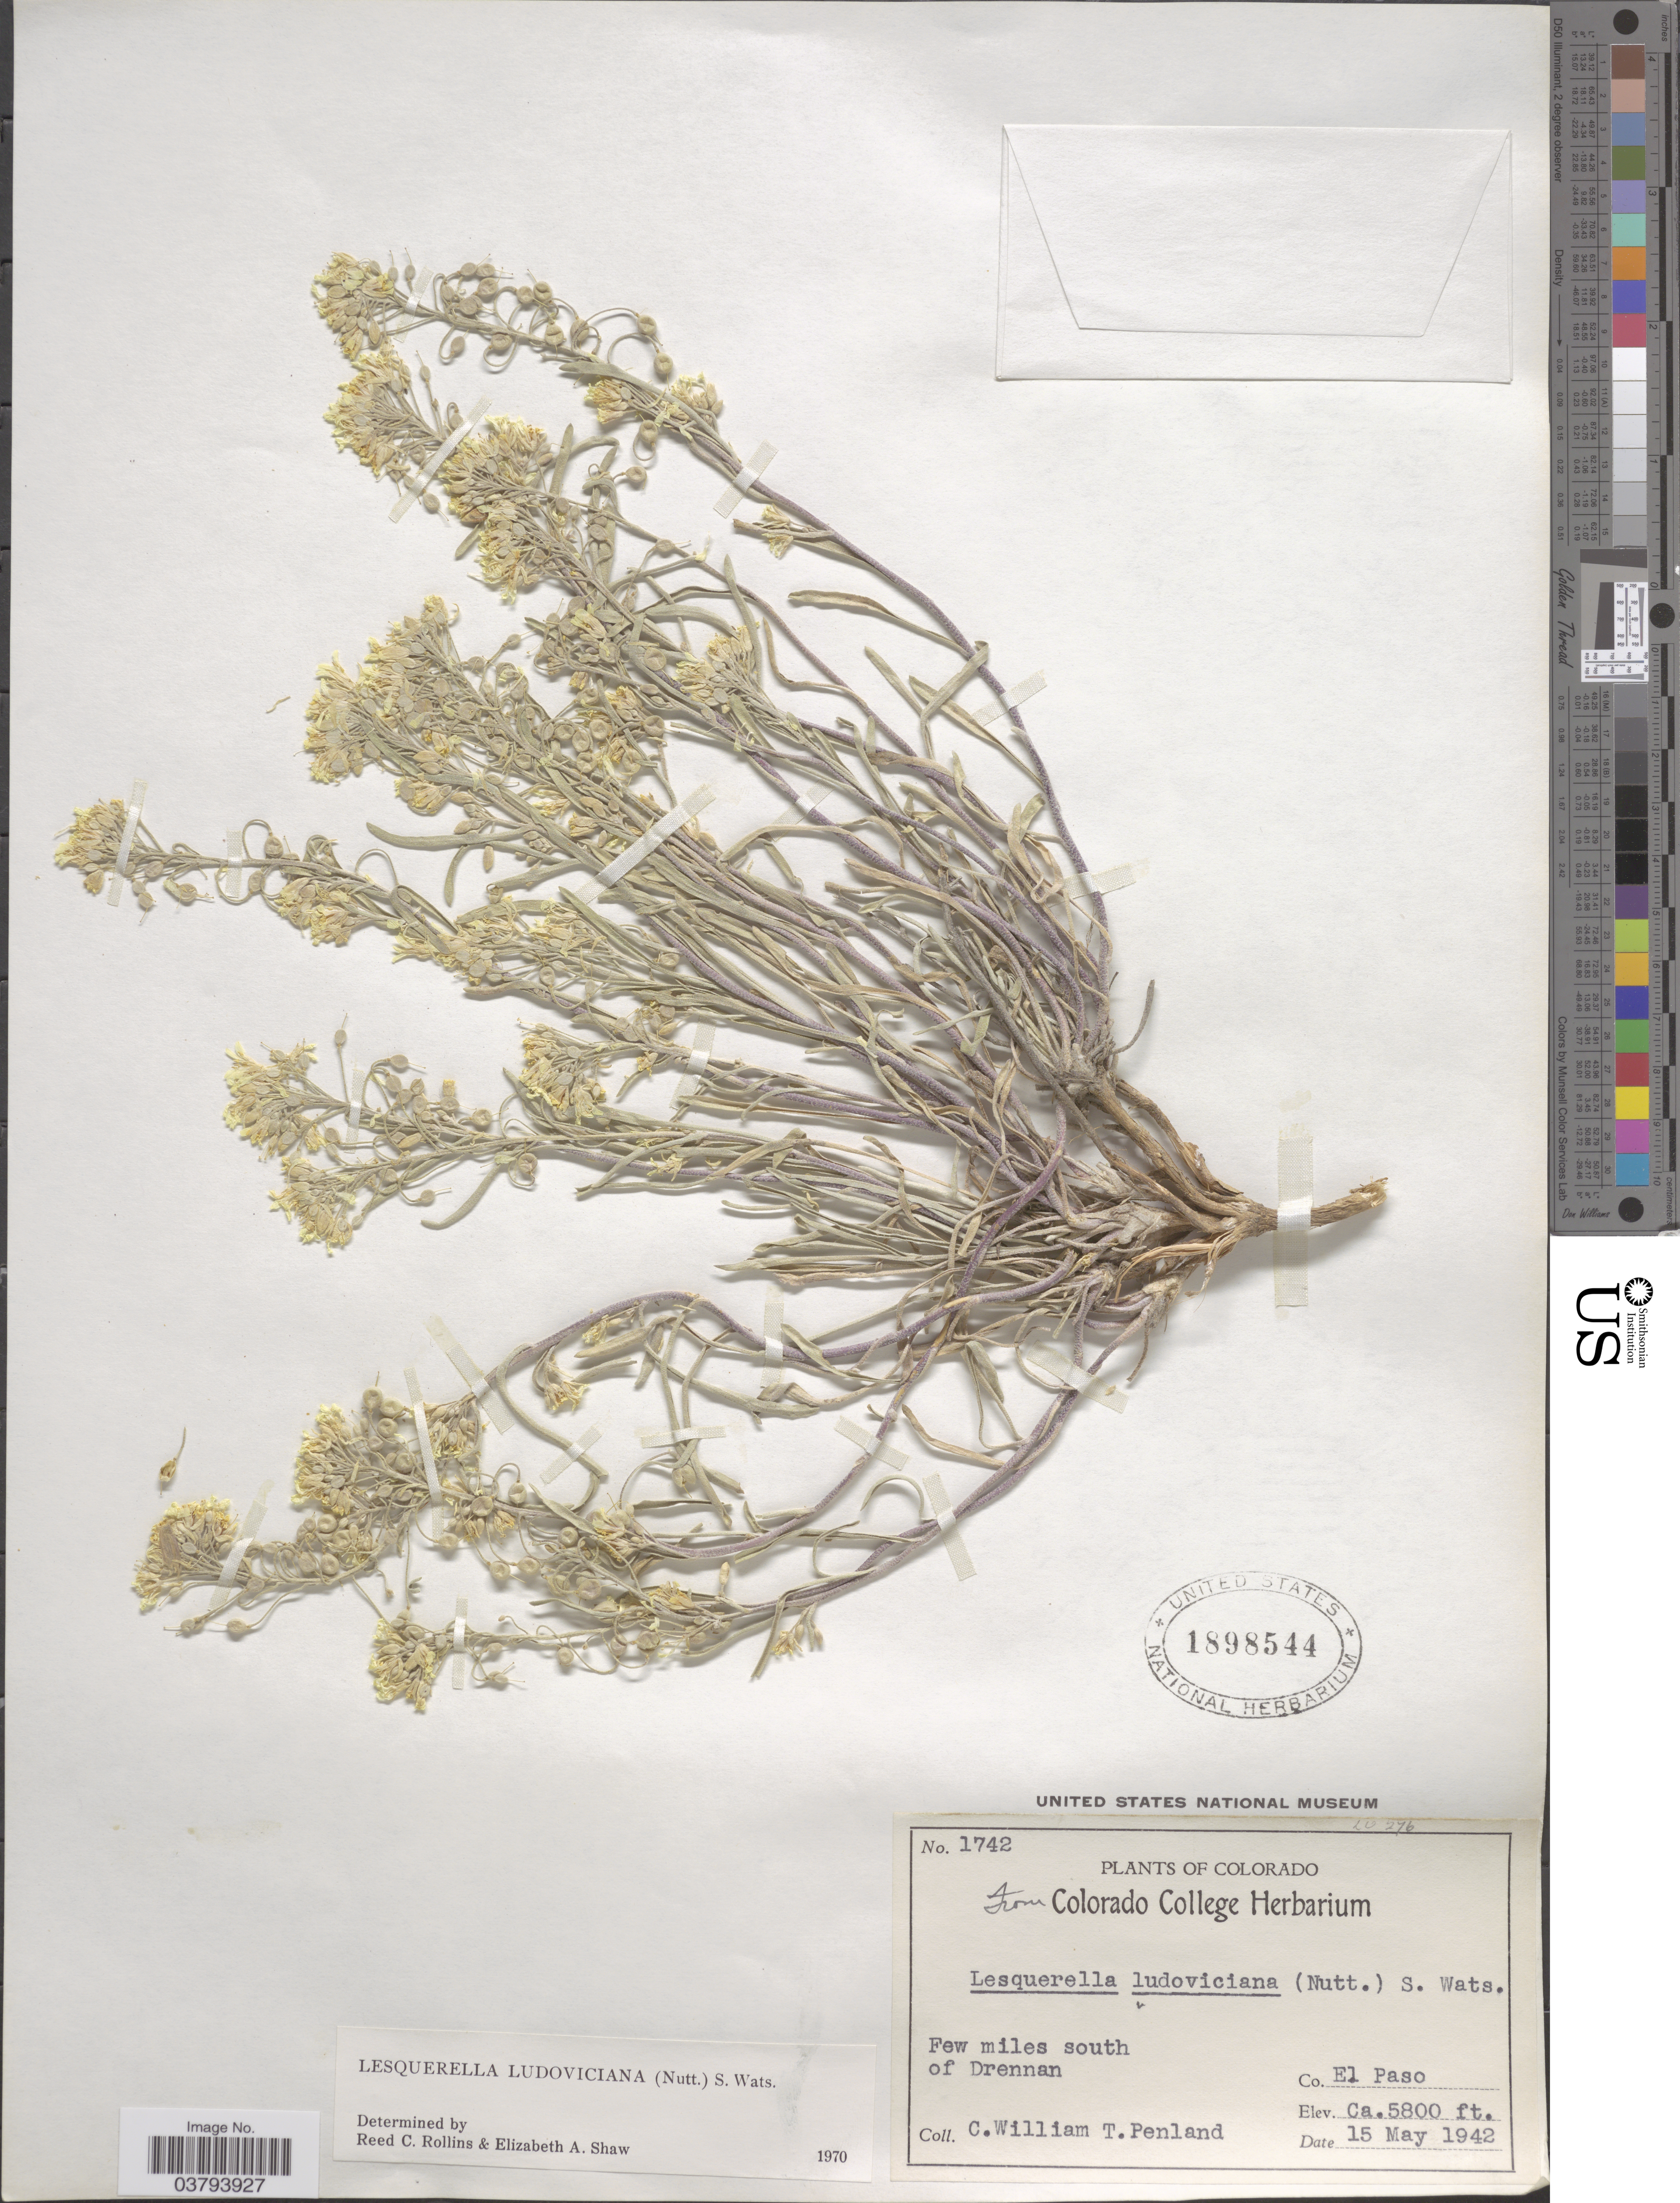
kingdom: Plantae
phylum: Tracheophyta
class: Magnoliopsida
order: Brassicales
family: Brassicaceae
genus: Lesquerella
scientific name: Lesquerella ludoviciana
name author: (Nutt.) S. Watson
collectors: C. William & T. Penland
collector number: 1742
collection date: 1942-05-15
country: United States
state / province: Colorado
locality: Co. El Paso; Few miles south of Drennan.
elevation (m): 1768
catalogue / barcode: US 1898544